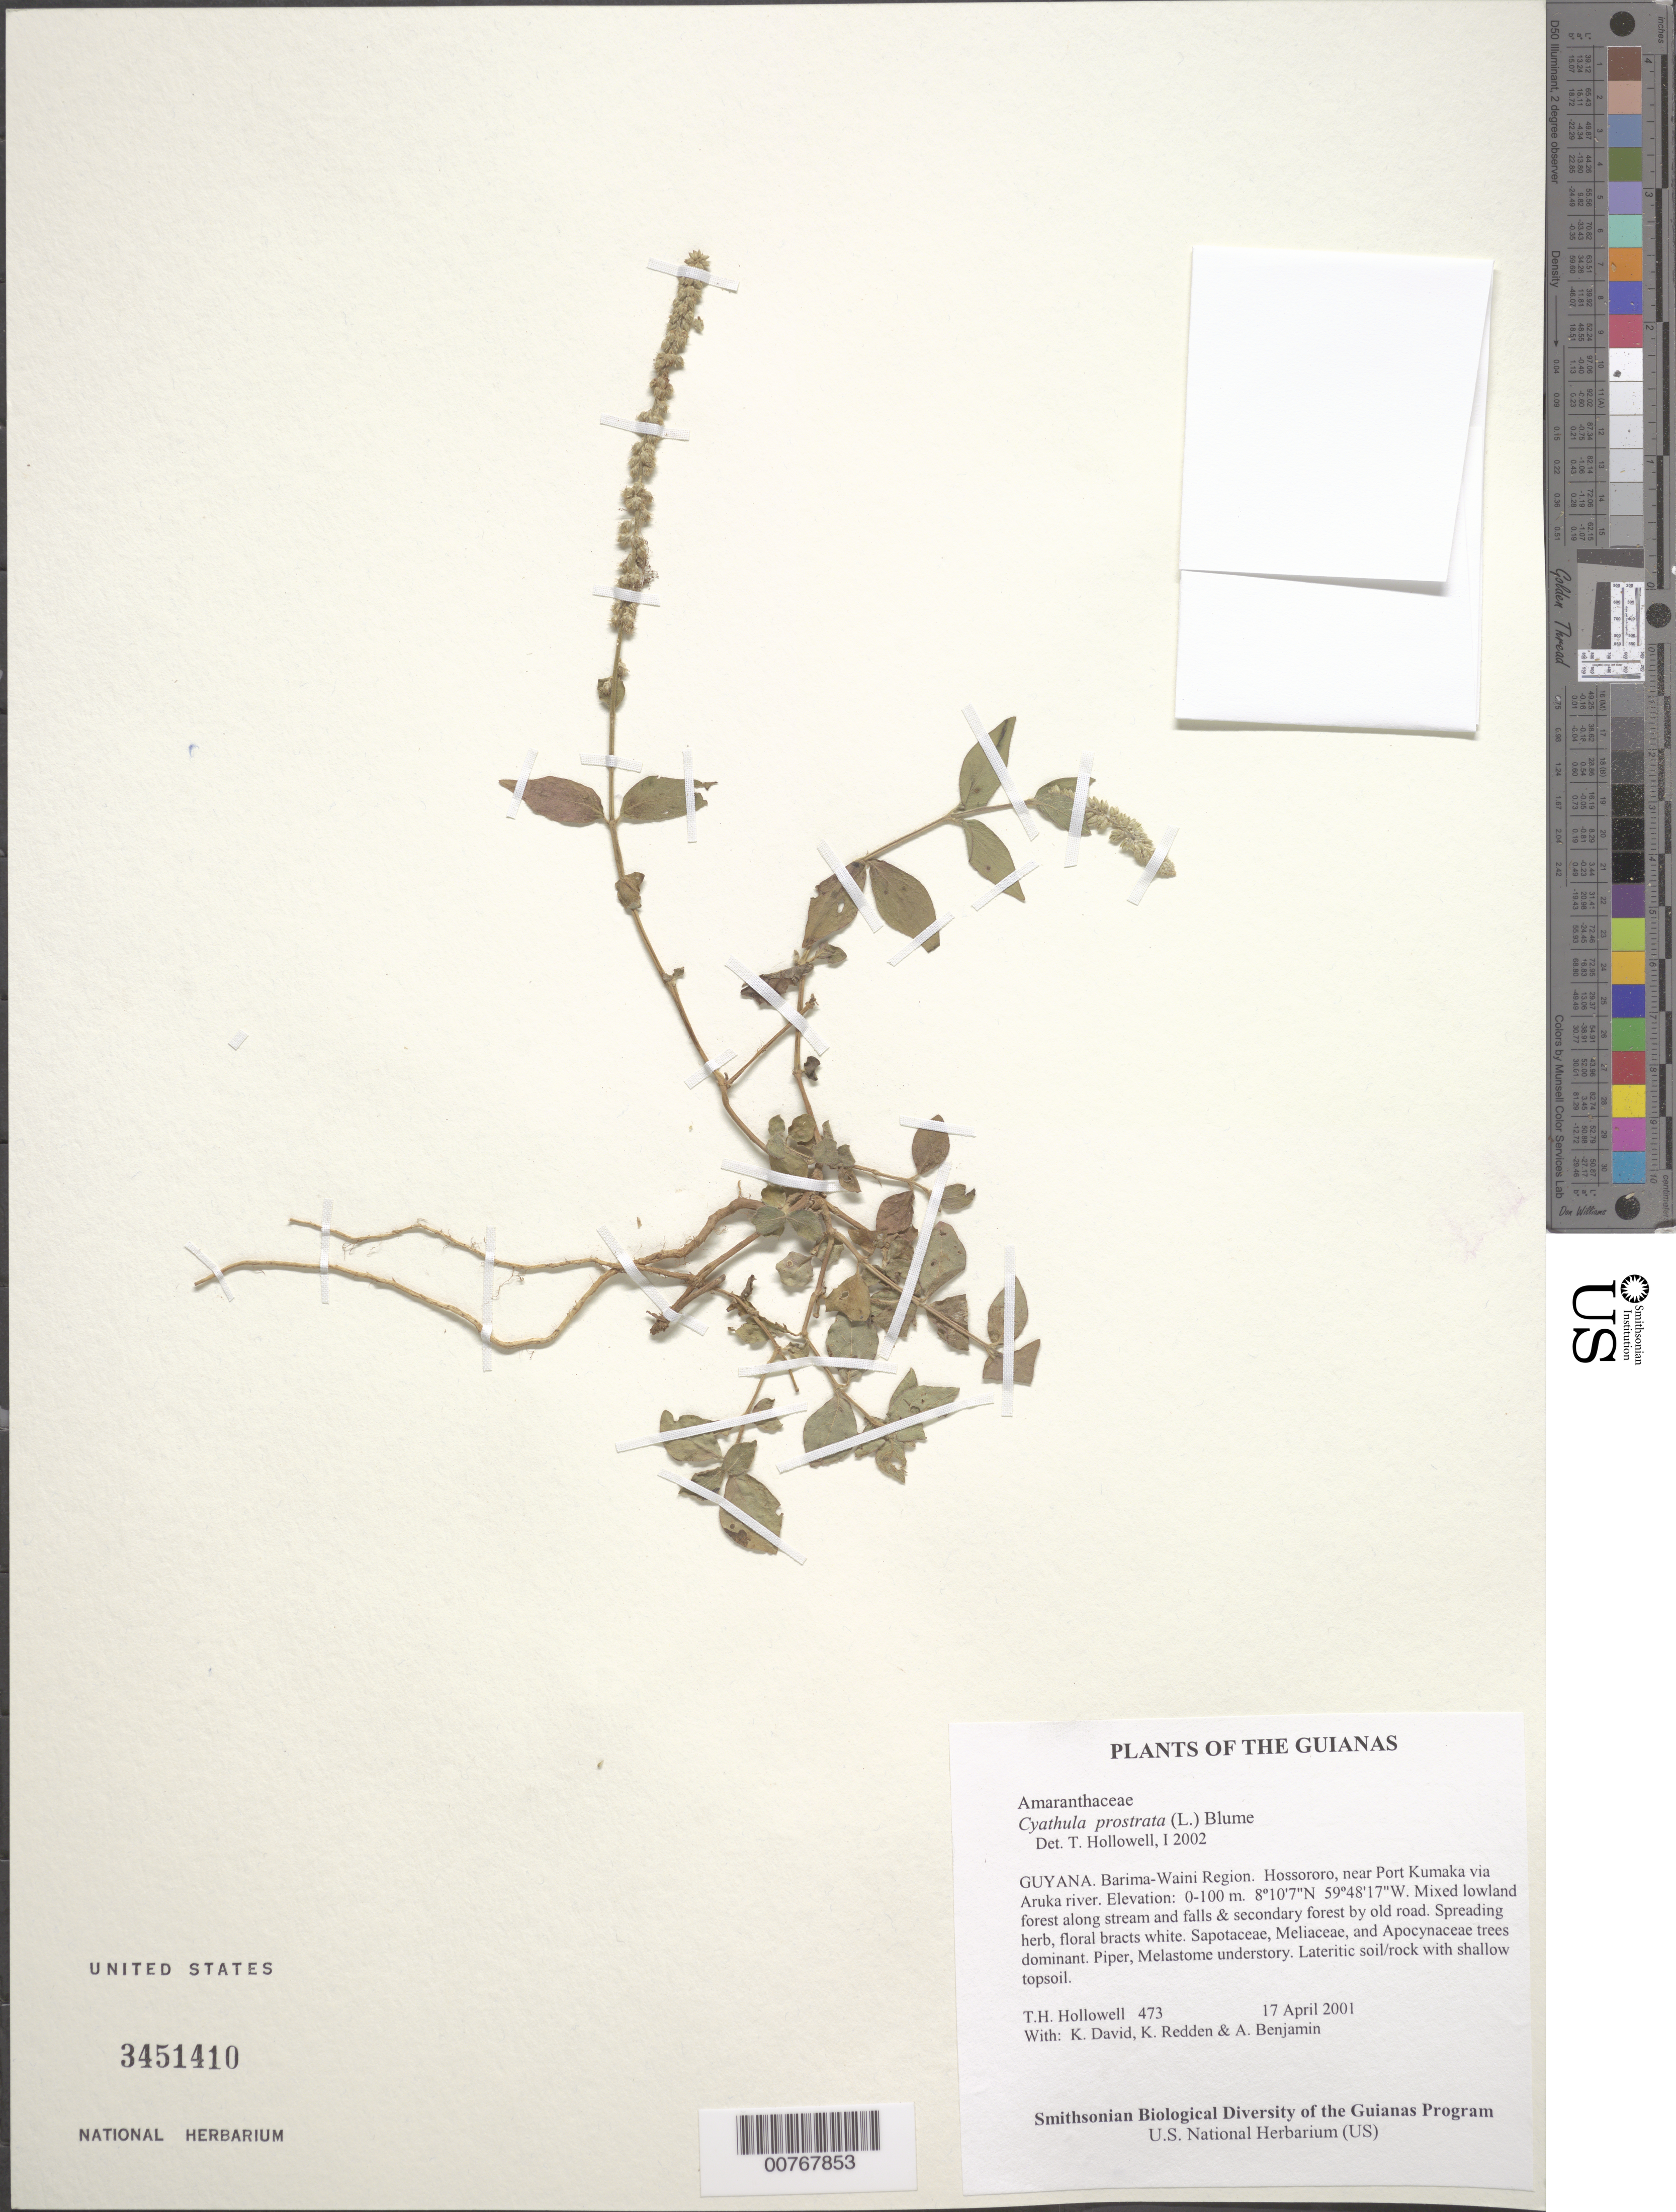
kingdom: Plantae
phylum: Tracheophyta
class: Magnoliopsida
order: Caryophyllales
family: Amaranthaceae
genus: Cyathula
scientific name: Cyathula prostrata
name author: (L.) Blume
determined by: Hollowell, T. H., (BOT), Smithsonian Institution - National Museum of Natural History (UNITED STATES)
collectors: T. Hollowell, K. David, K. M. Redden & A. Benjamin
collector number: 473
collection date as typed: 17 April 2001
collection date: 2001-04-17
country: Guyana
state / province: Barima-Waini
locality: Hossororo, near Port Kumaka via Aruka river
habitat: Mixed lowland forest along stream and falls & secondary forest by old road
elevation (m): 0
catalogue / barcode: US 3451410